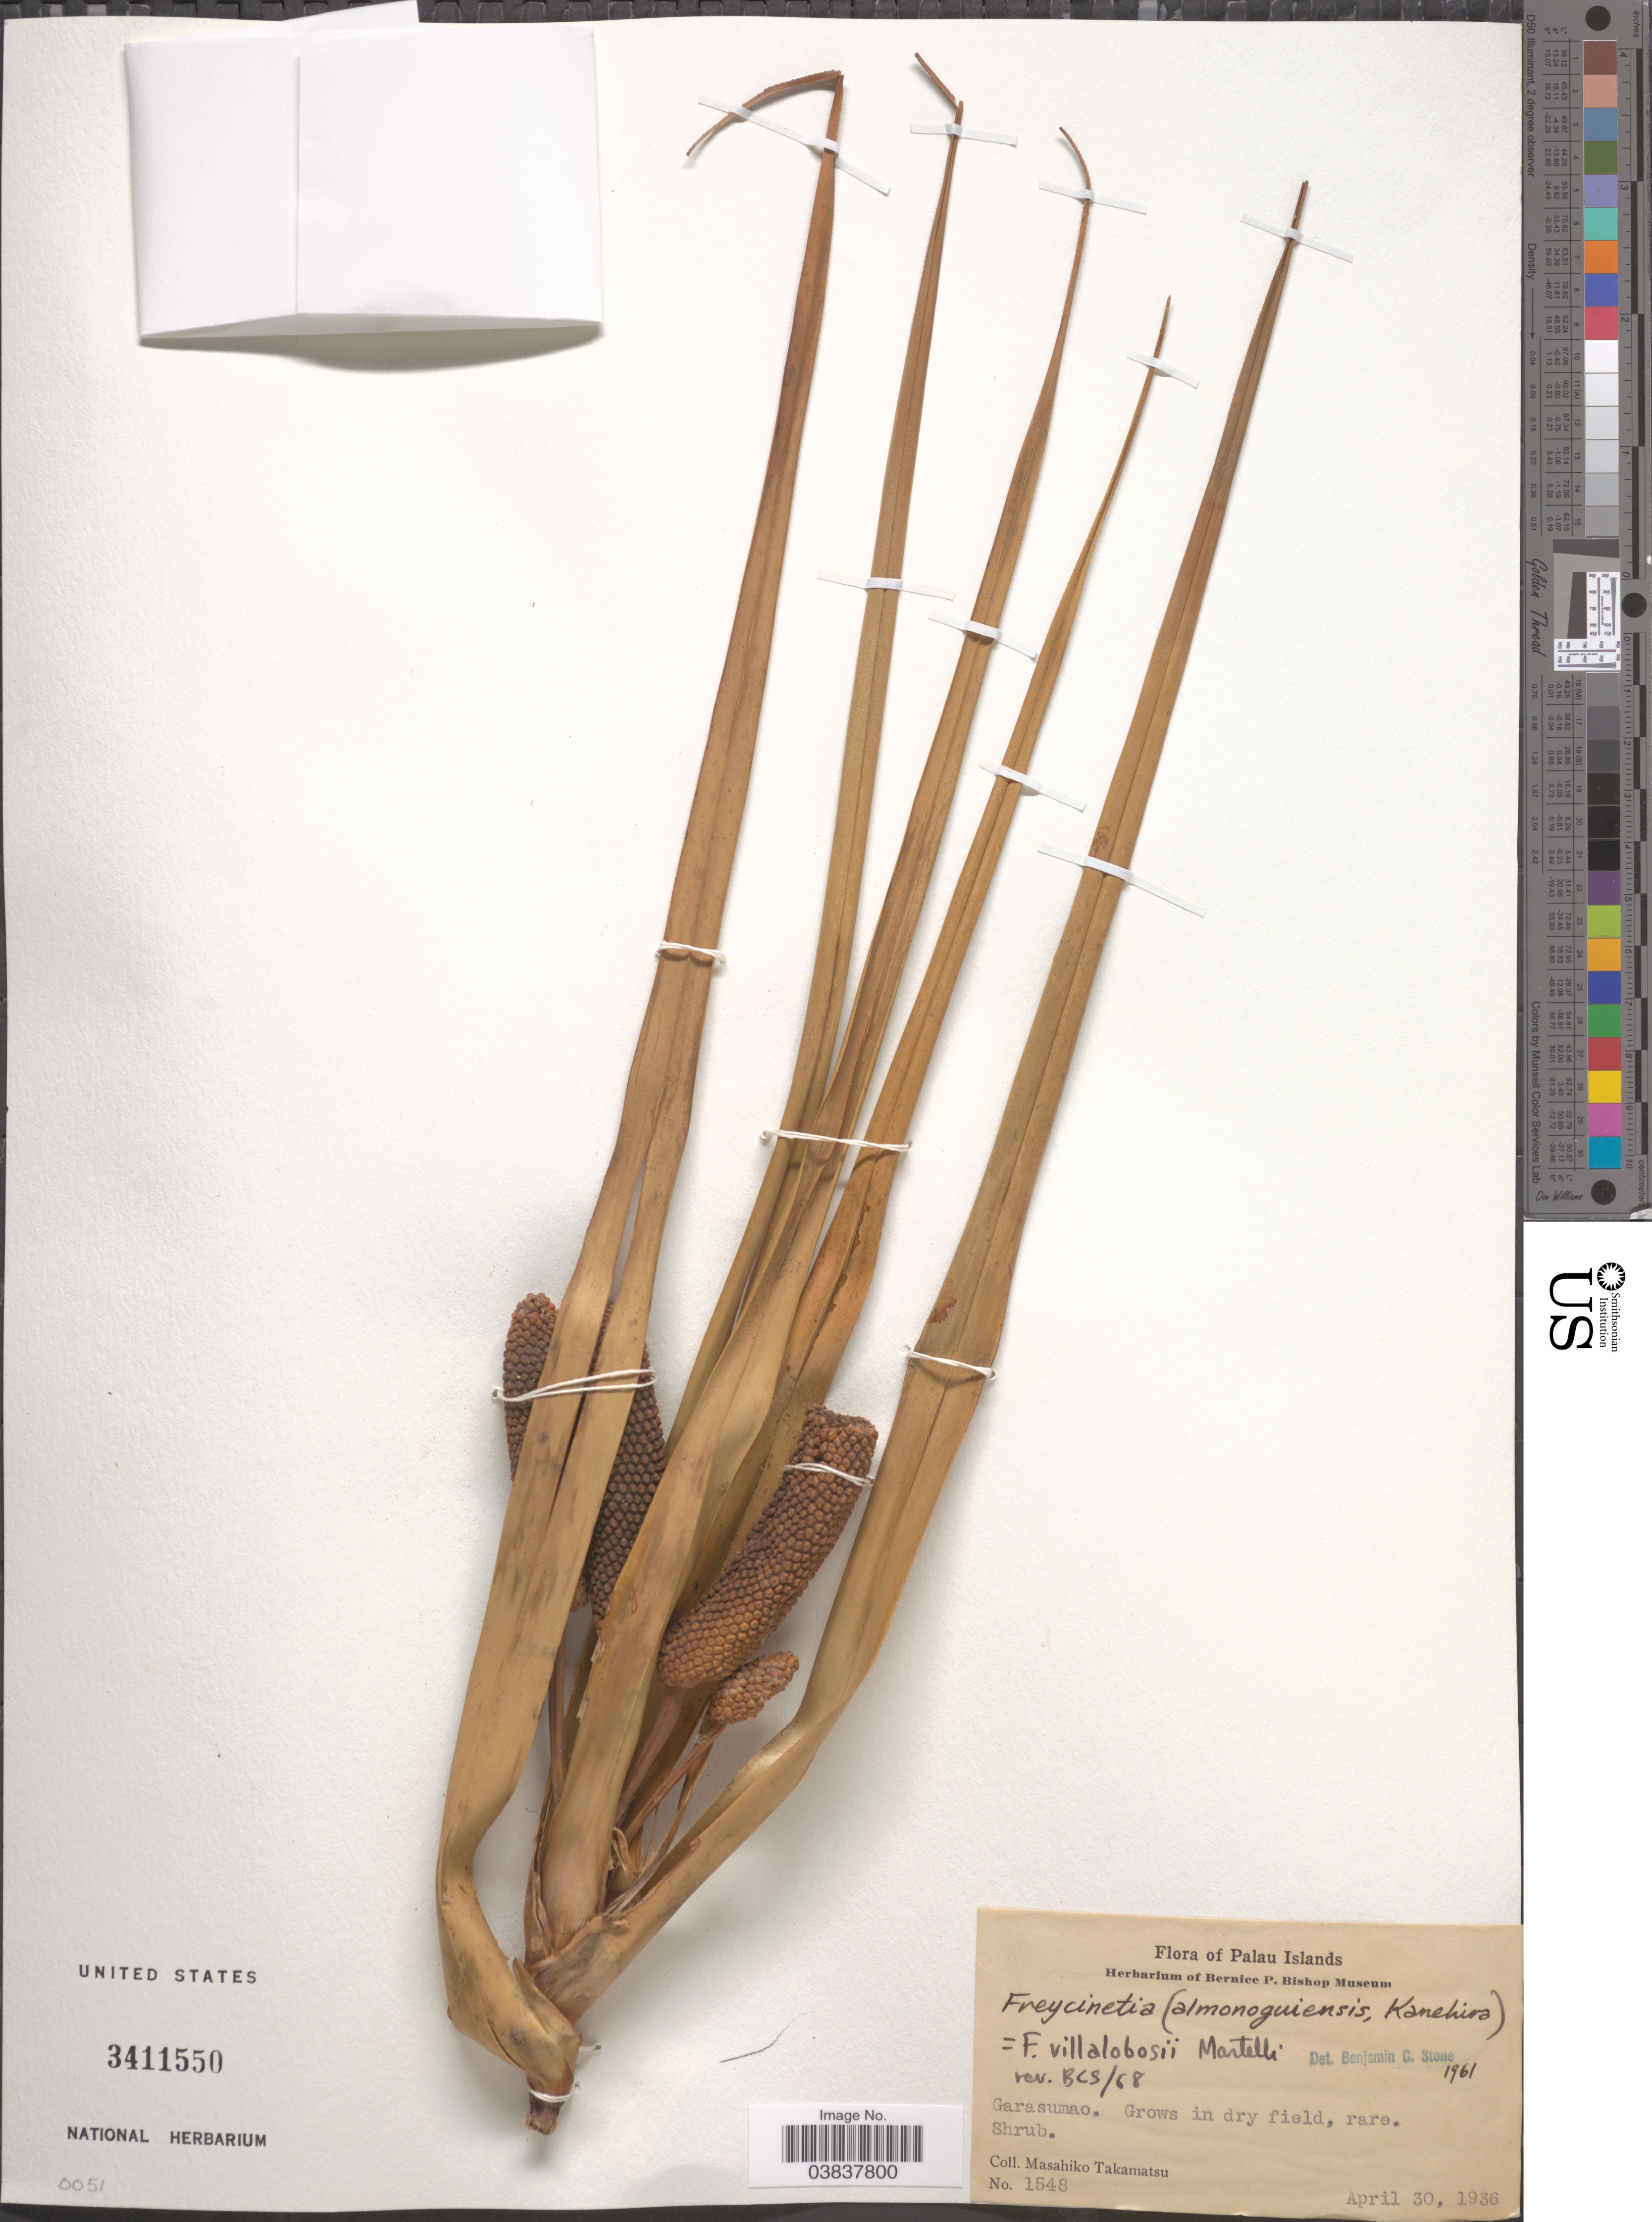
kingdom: Plantae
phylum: Tracheophyta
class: Liliopsida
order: Pandanales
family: Pandanaceae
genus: Freycinetia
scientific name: Freycinetia villalobosii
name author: Martelli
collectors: M. Takamatsu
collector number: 1548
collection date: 1936-04-30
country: Palau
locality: Palau Islands. Garasumao.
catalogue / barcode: US 3411550